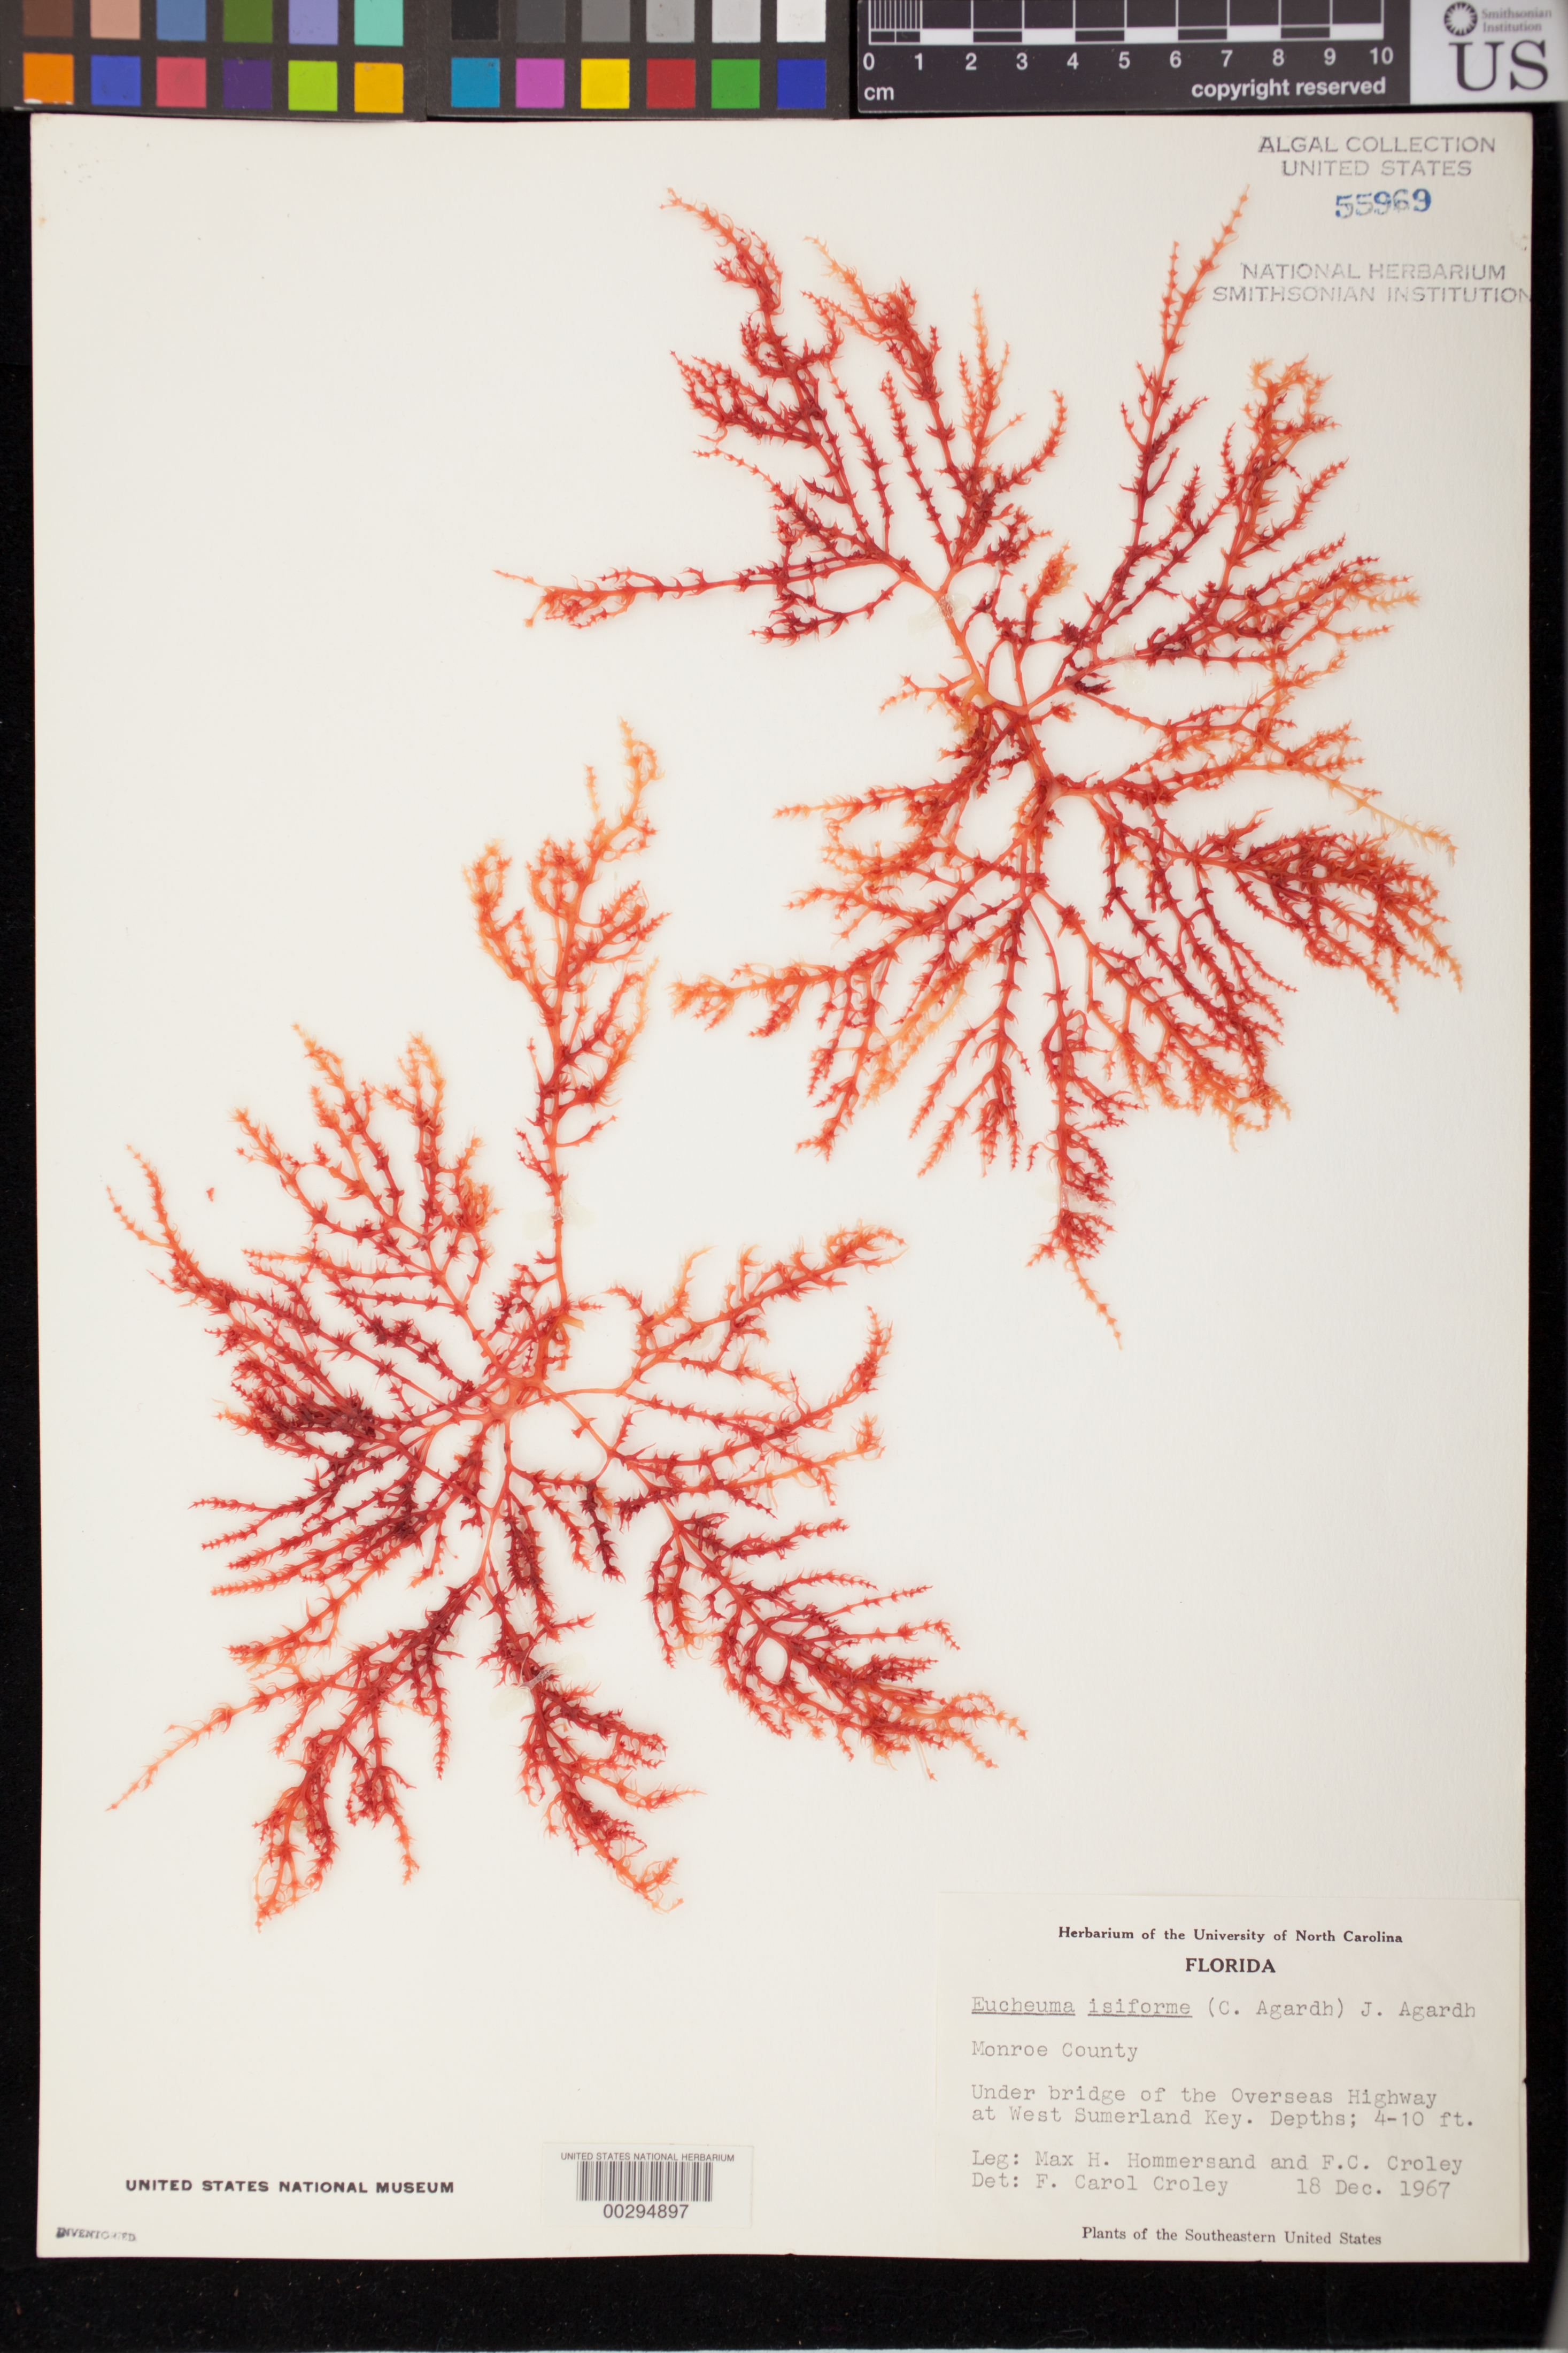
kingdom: Plantae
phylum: Rhodophyta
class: Florideophyceae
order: Gigartinales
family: Solieriaceae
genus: Eucheumatopsis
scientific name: Eucheumatopsis isiformis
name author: (C. Agardh) M.L. Núñez-Resendiz et al.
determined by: Algae name updating Project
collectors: M. H. Hommersand & F. C. Croley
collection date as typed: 18 Dec 1967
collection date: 1967-12-18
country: United States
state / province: Florida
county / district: Monroe County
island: West Summerland Key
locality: Overseas Highway, under bridge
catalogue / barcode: US 55969